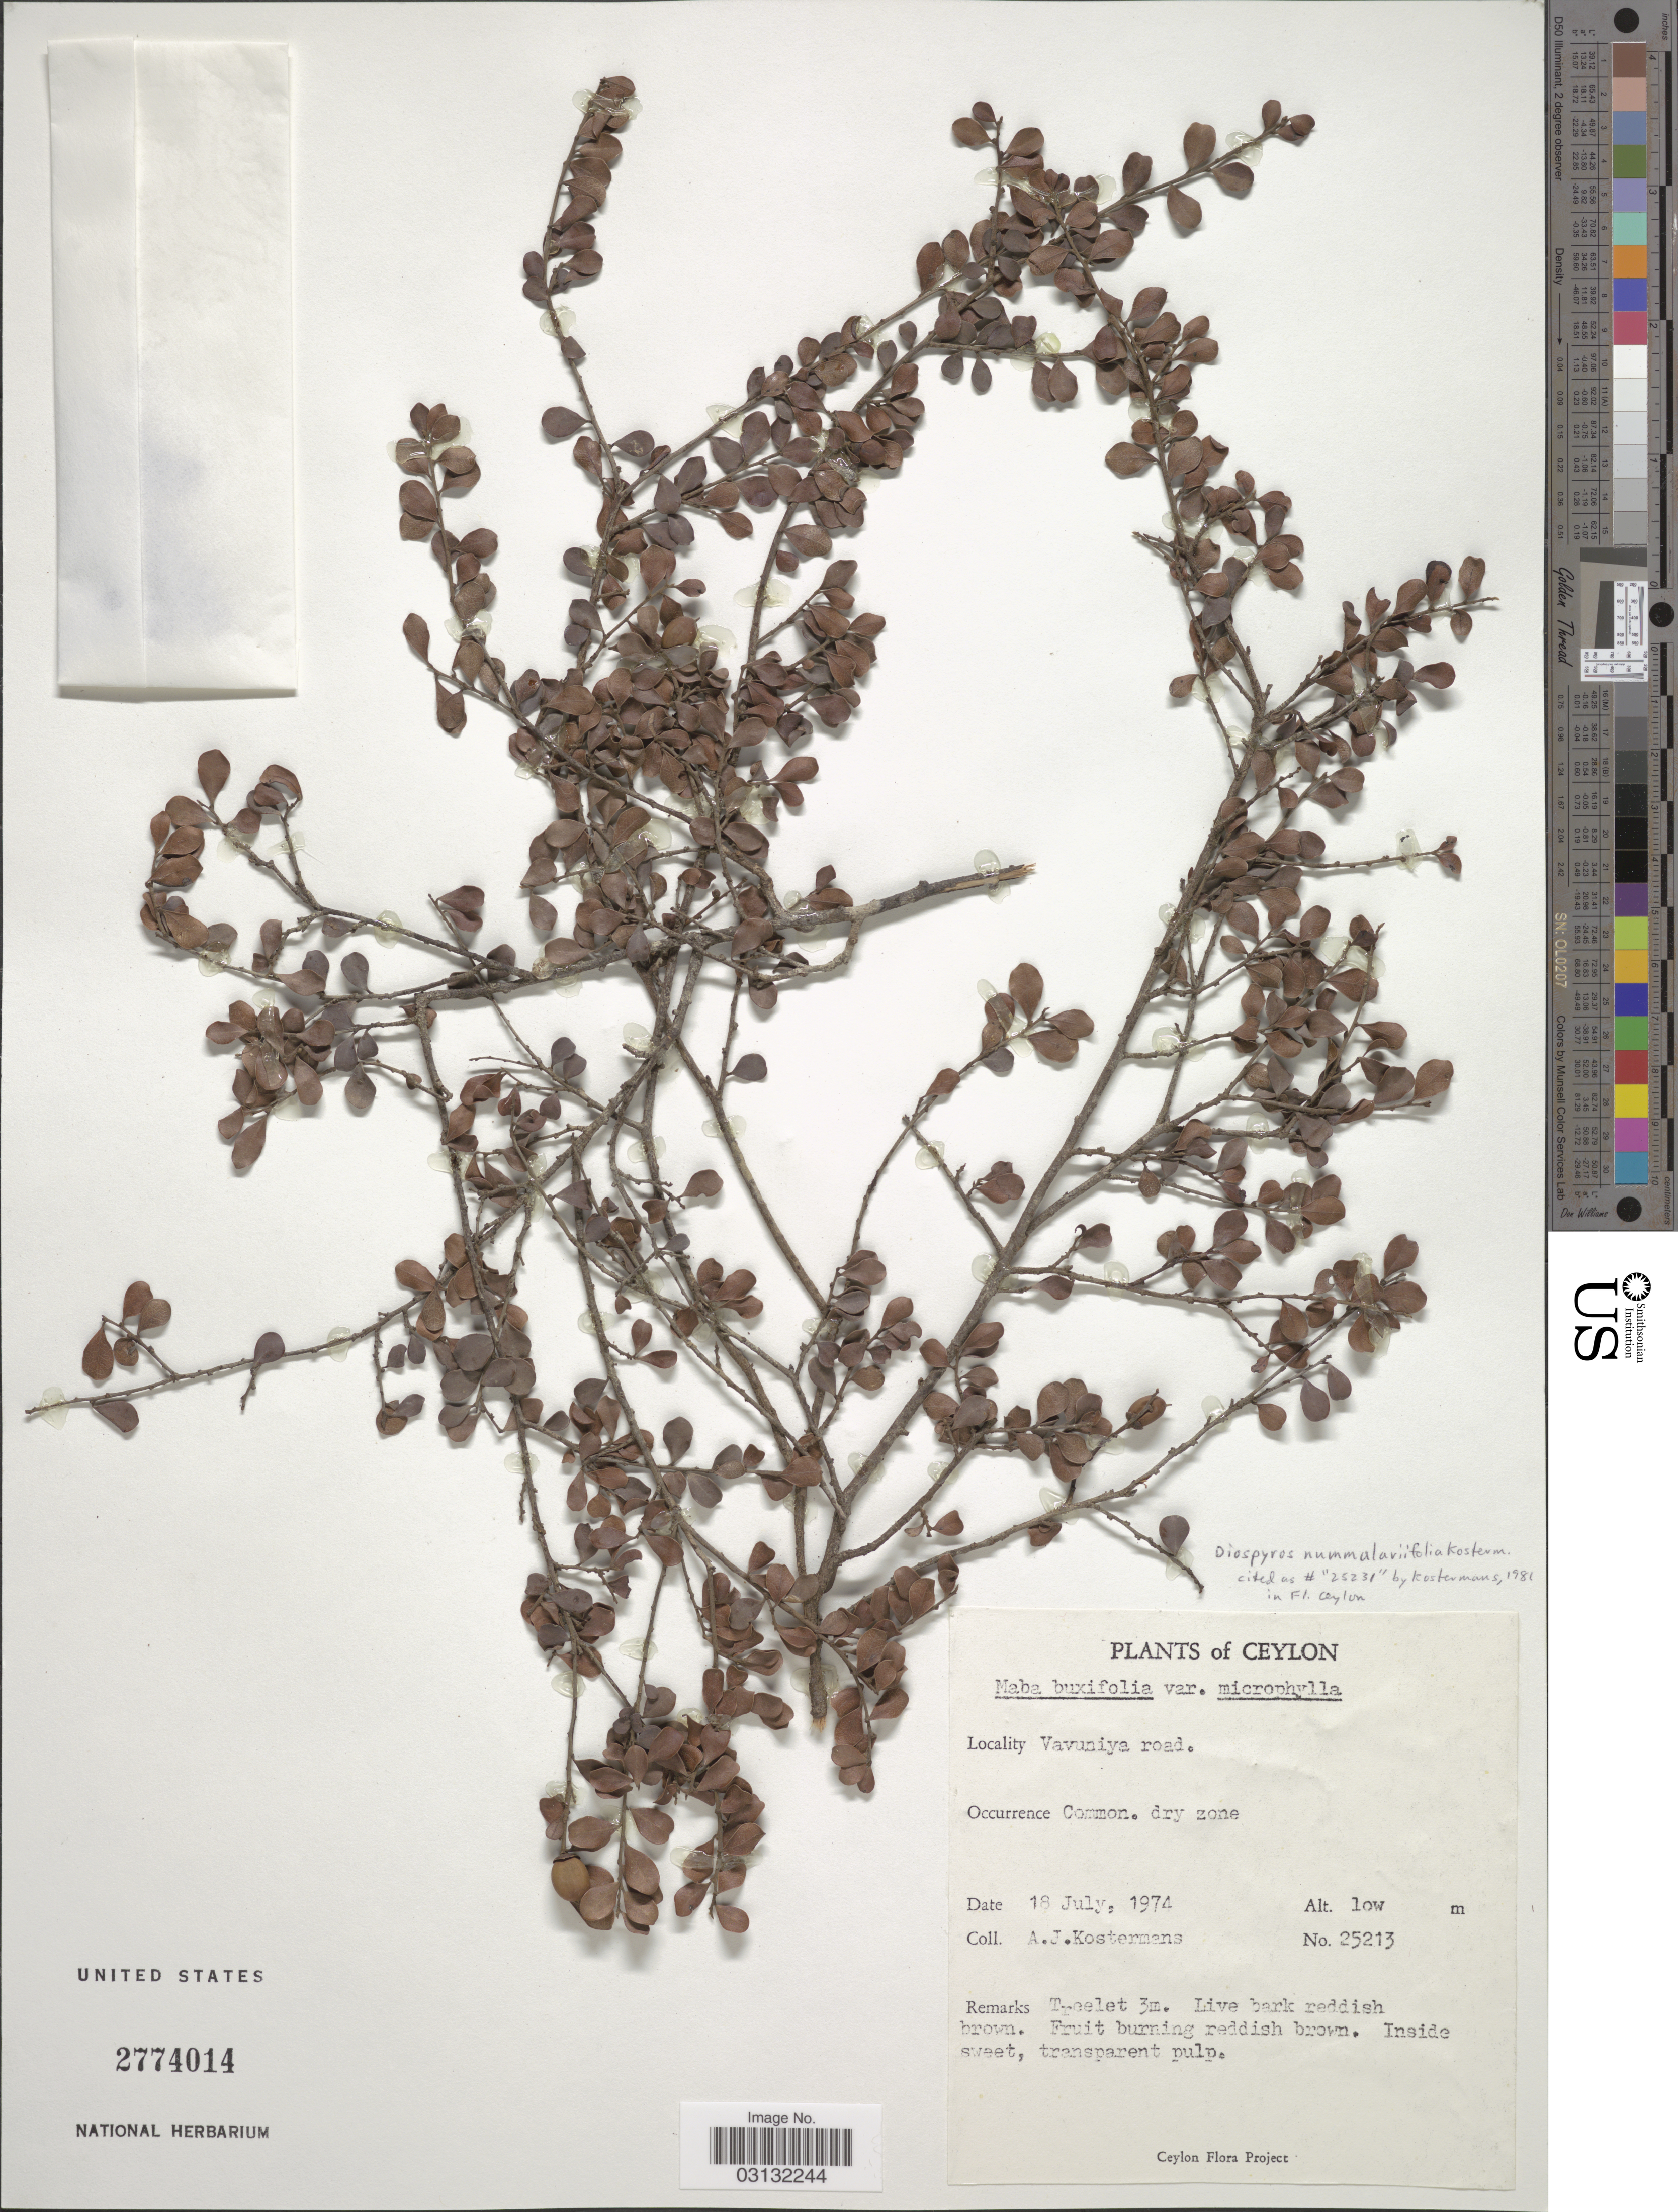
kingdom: Plantae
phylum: Tracheophyta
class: Magnoliopsida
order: Ericales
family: Ebenaceae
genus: Diospyros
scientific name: Diospyros nummulariifolia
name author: Kosterm.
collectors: A. J. G. Kostermans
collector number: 25213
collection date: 1974-07-18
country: Sri Lanka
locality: Ceylon. Vavuniya road.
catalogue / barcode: US 2774014